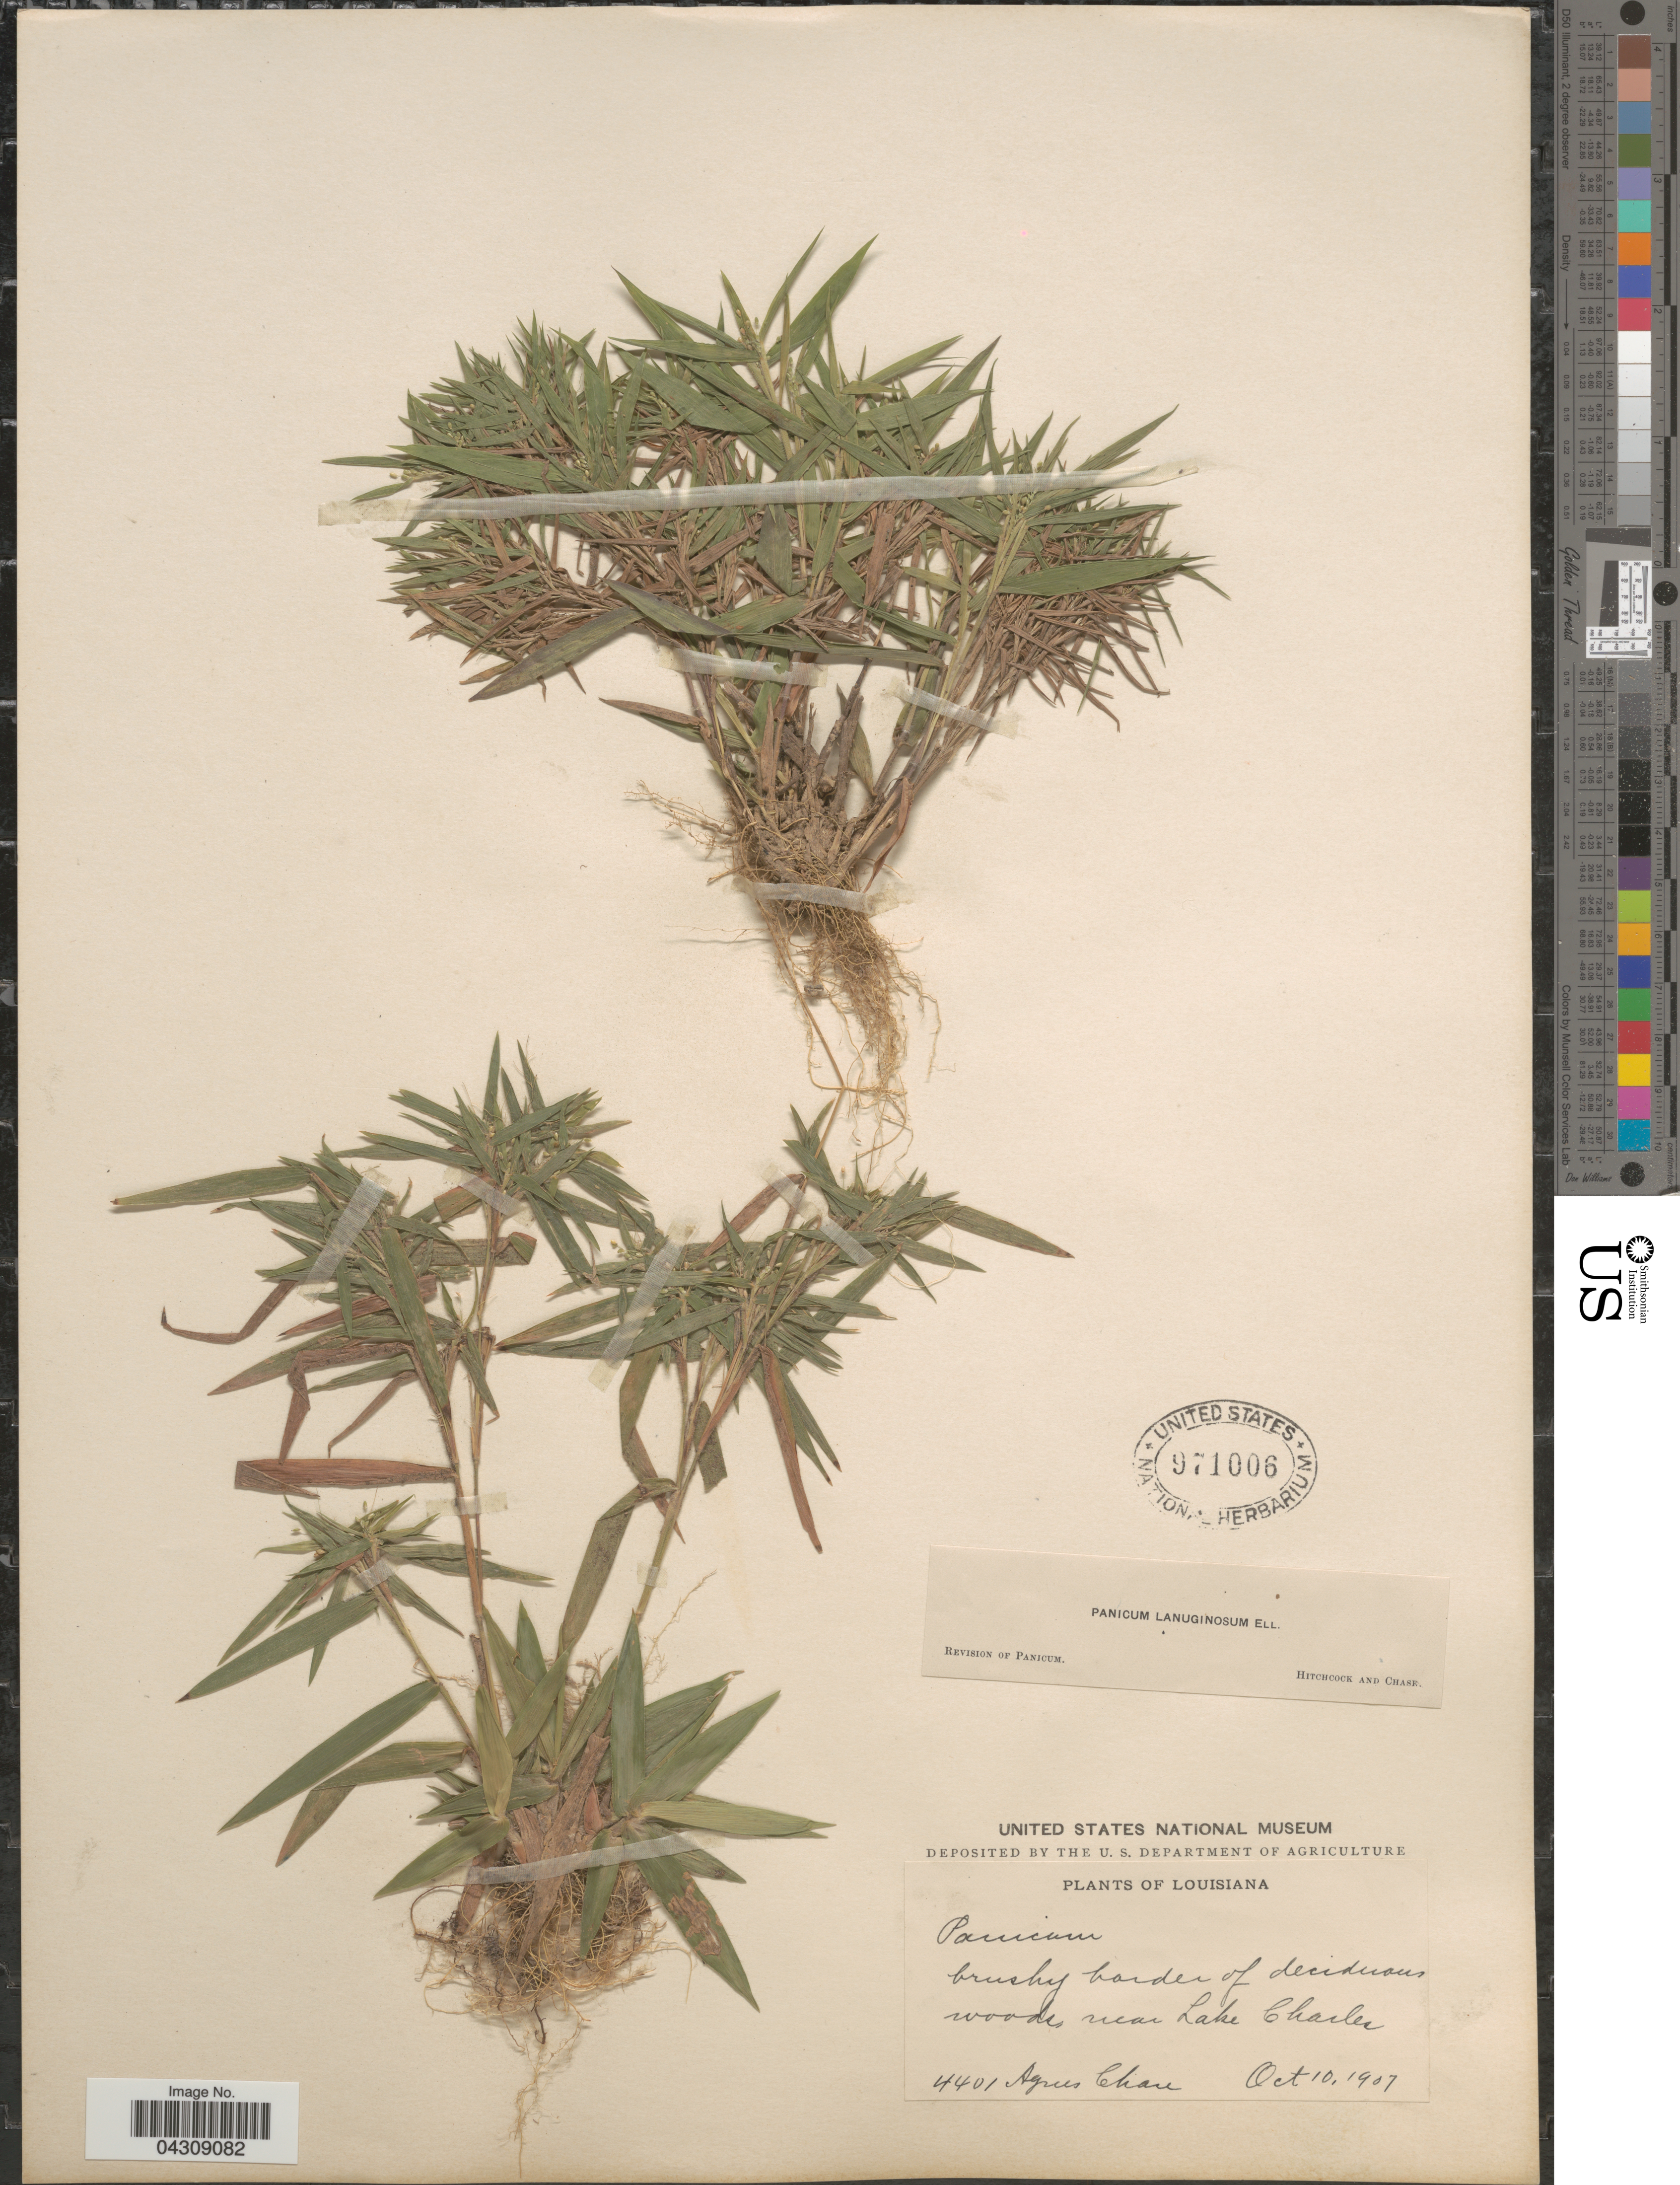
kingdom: Plantae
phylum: Tracheophyta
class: Liliopsida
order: Poales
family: Poaceae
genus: Dichanthelium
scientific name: Dichanthelium acuminatum var. acuminatum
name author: (Sw.) Gould & C.A. Clark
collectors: A. Chase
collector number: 4401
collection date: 1907-10-10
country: United States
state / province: Louisiana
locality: Near Lake Charles.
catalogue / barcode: US 971006